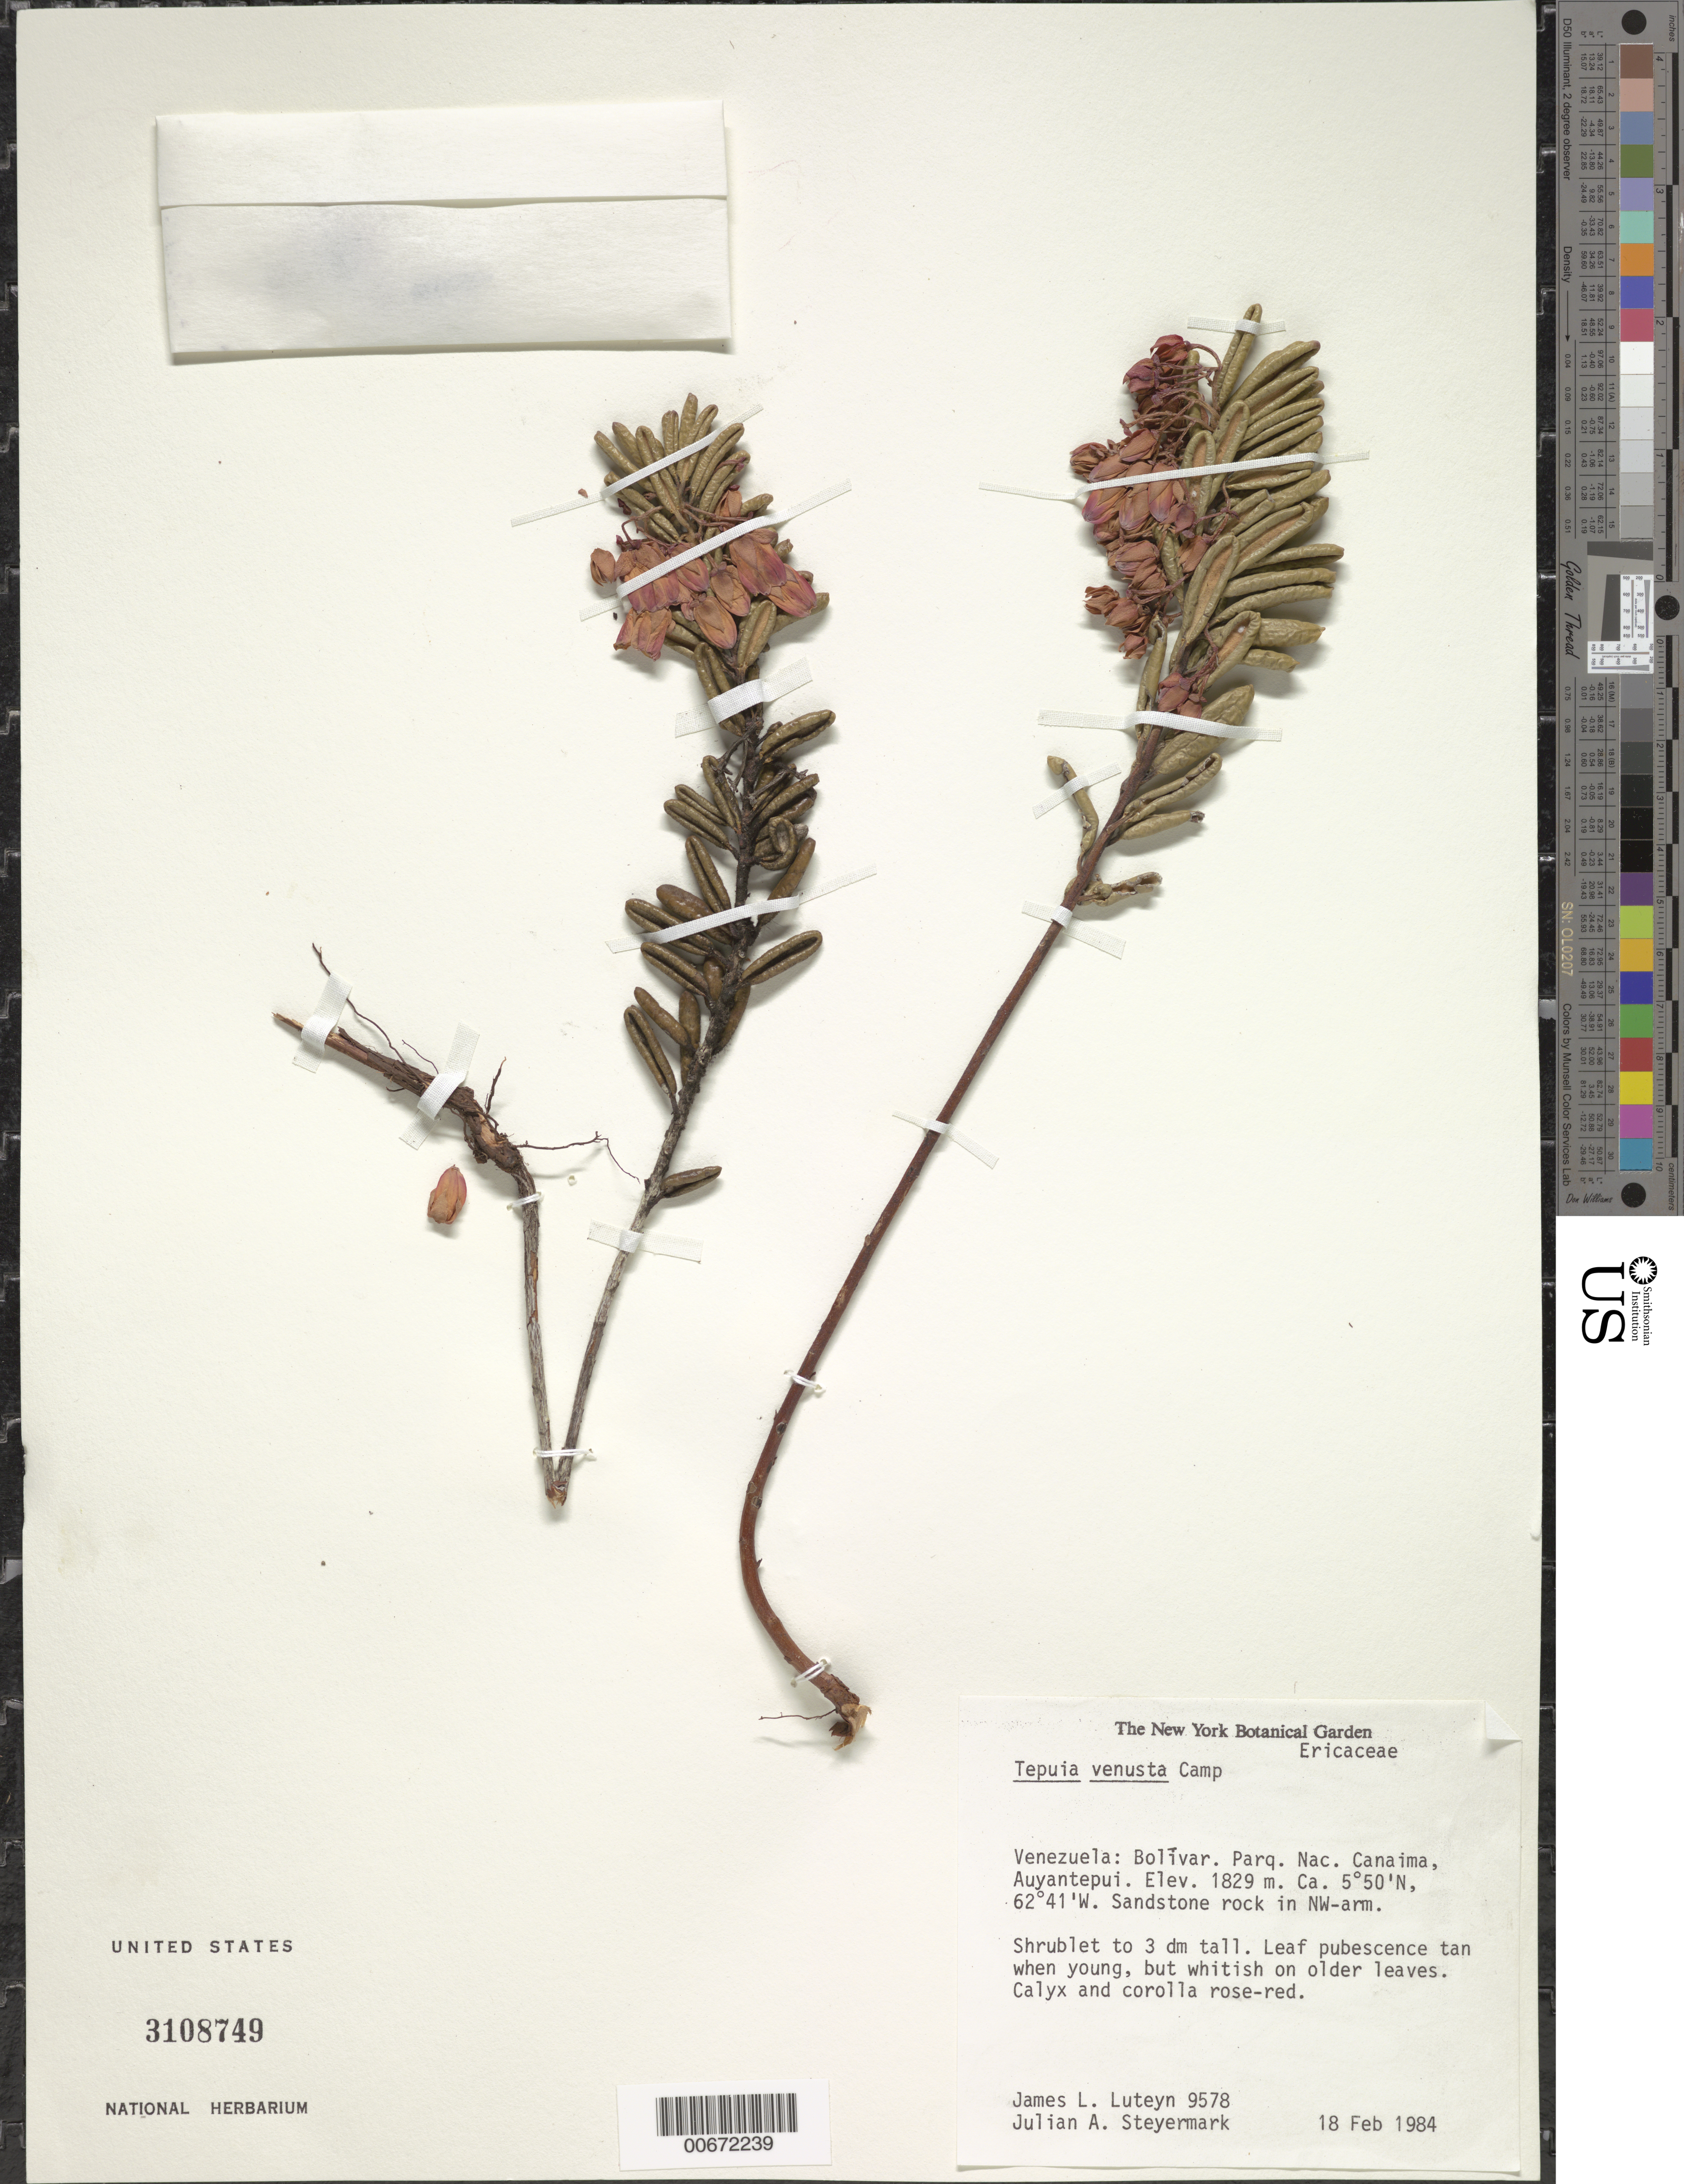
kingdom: Plantae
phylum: Tracheophyta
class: Magnoliopsida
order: Ericales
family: Ericaceae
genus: Tepuia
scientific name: Tepuia venusta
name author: Camp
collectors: J. L. Luteyn, J. Steyermark & O. Huber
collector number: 9578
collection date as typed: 18-Feb-84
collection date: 1984-02-18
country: Venezuela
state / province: Bolívar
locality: Parq. Nac. Canaima, Auyantepuí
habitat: Sandstone rock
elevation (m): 1829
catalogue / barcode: US 3108749